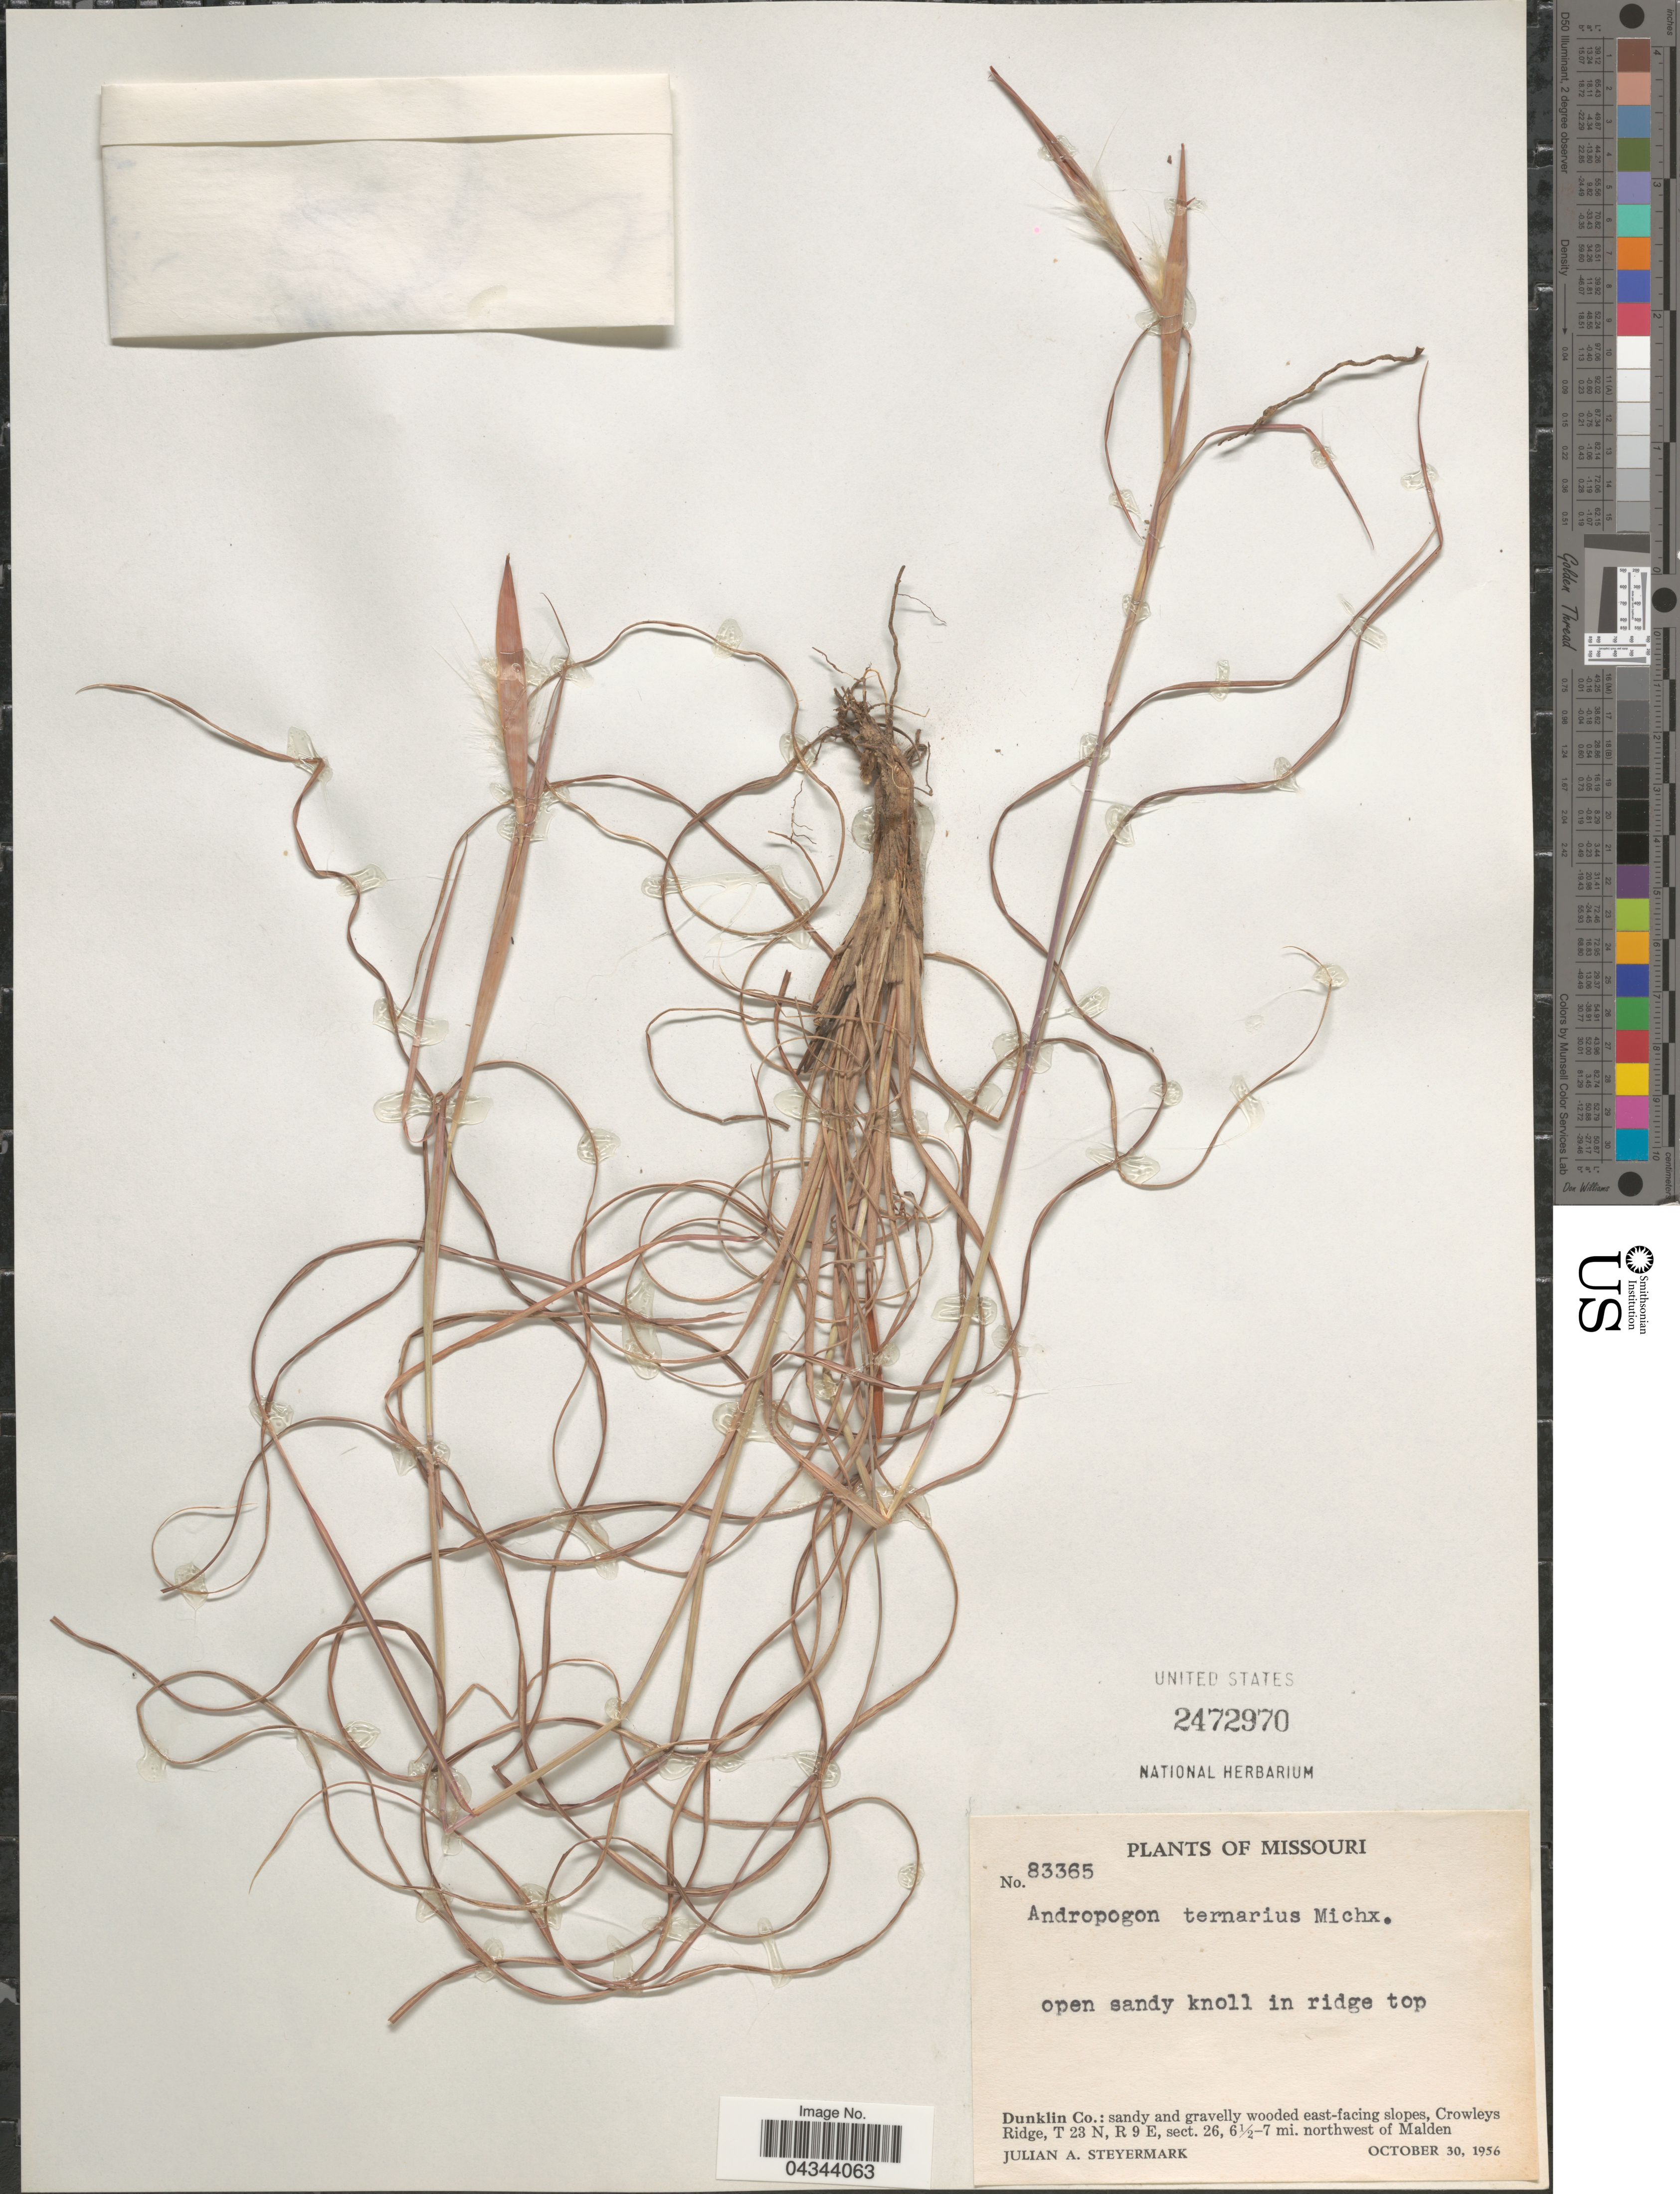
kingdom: Plantae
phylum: Tracheophyta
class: Liliopsida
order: Poales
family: Poaceae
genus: Andropogon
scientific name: Andropogon ternarius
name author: Michx.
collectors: J. Steyermark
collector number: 83365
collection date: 1956-10-30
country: United States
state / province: Missouri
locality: Dunklin Co.: east-facing slopes, Crowleys Ridge, T 23 N, R 9 E, sect. 26, 6½-7 mi. northwest of Malden.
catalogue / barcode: US 2472970